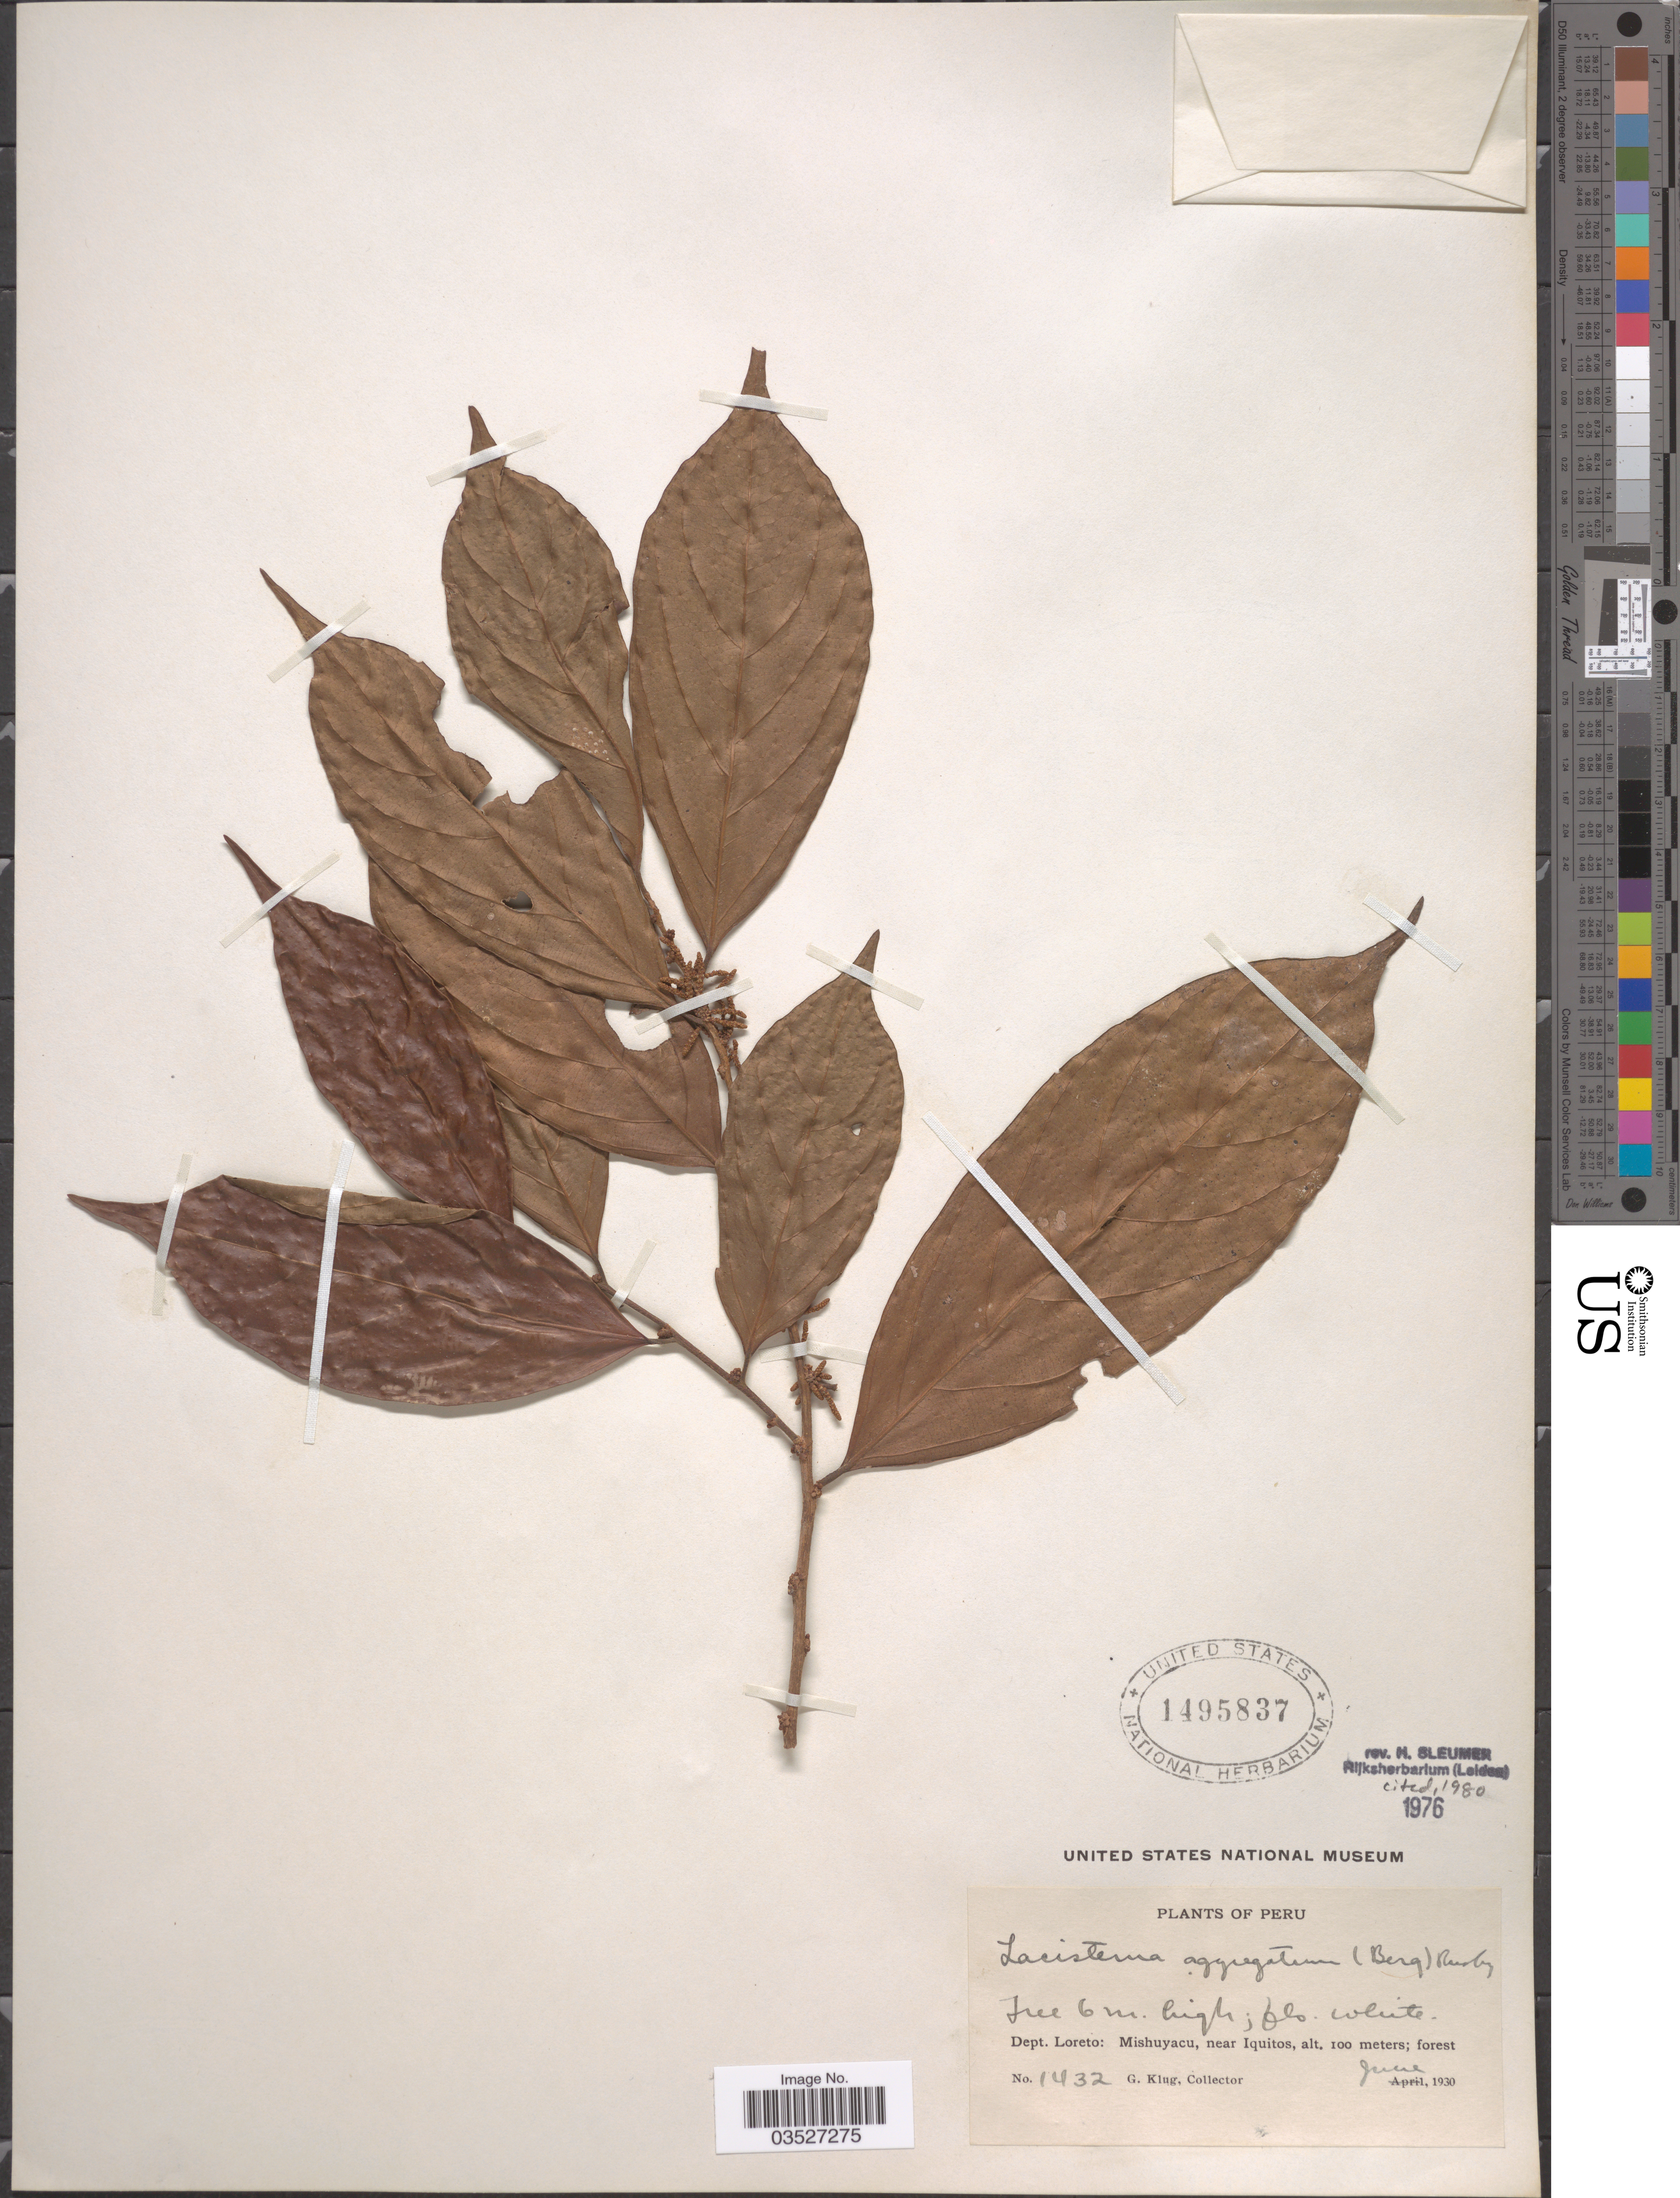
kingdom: Plantae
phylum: Tracheophyta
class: Magnoliopsida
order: Malpighiales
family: Lacistemataceae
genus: Lacistema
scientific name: Lacistema aggregatum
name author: (P.J. Bergius) Rusby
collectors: G. Klug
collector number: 1432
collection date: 1930-06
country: Peru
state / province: Loreto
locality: Dept. Loreto: Mishuyacu, near Iquitos.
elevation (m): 100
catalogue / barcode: US 1495837